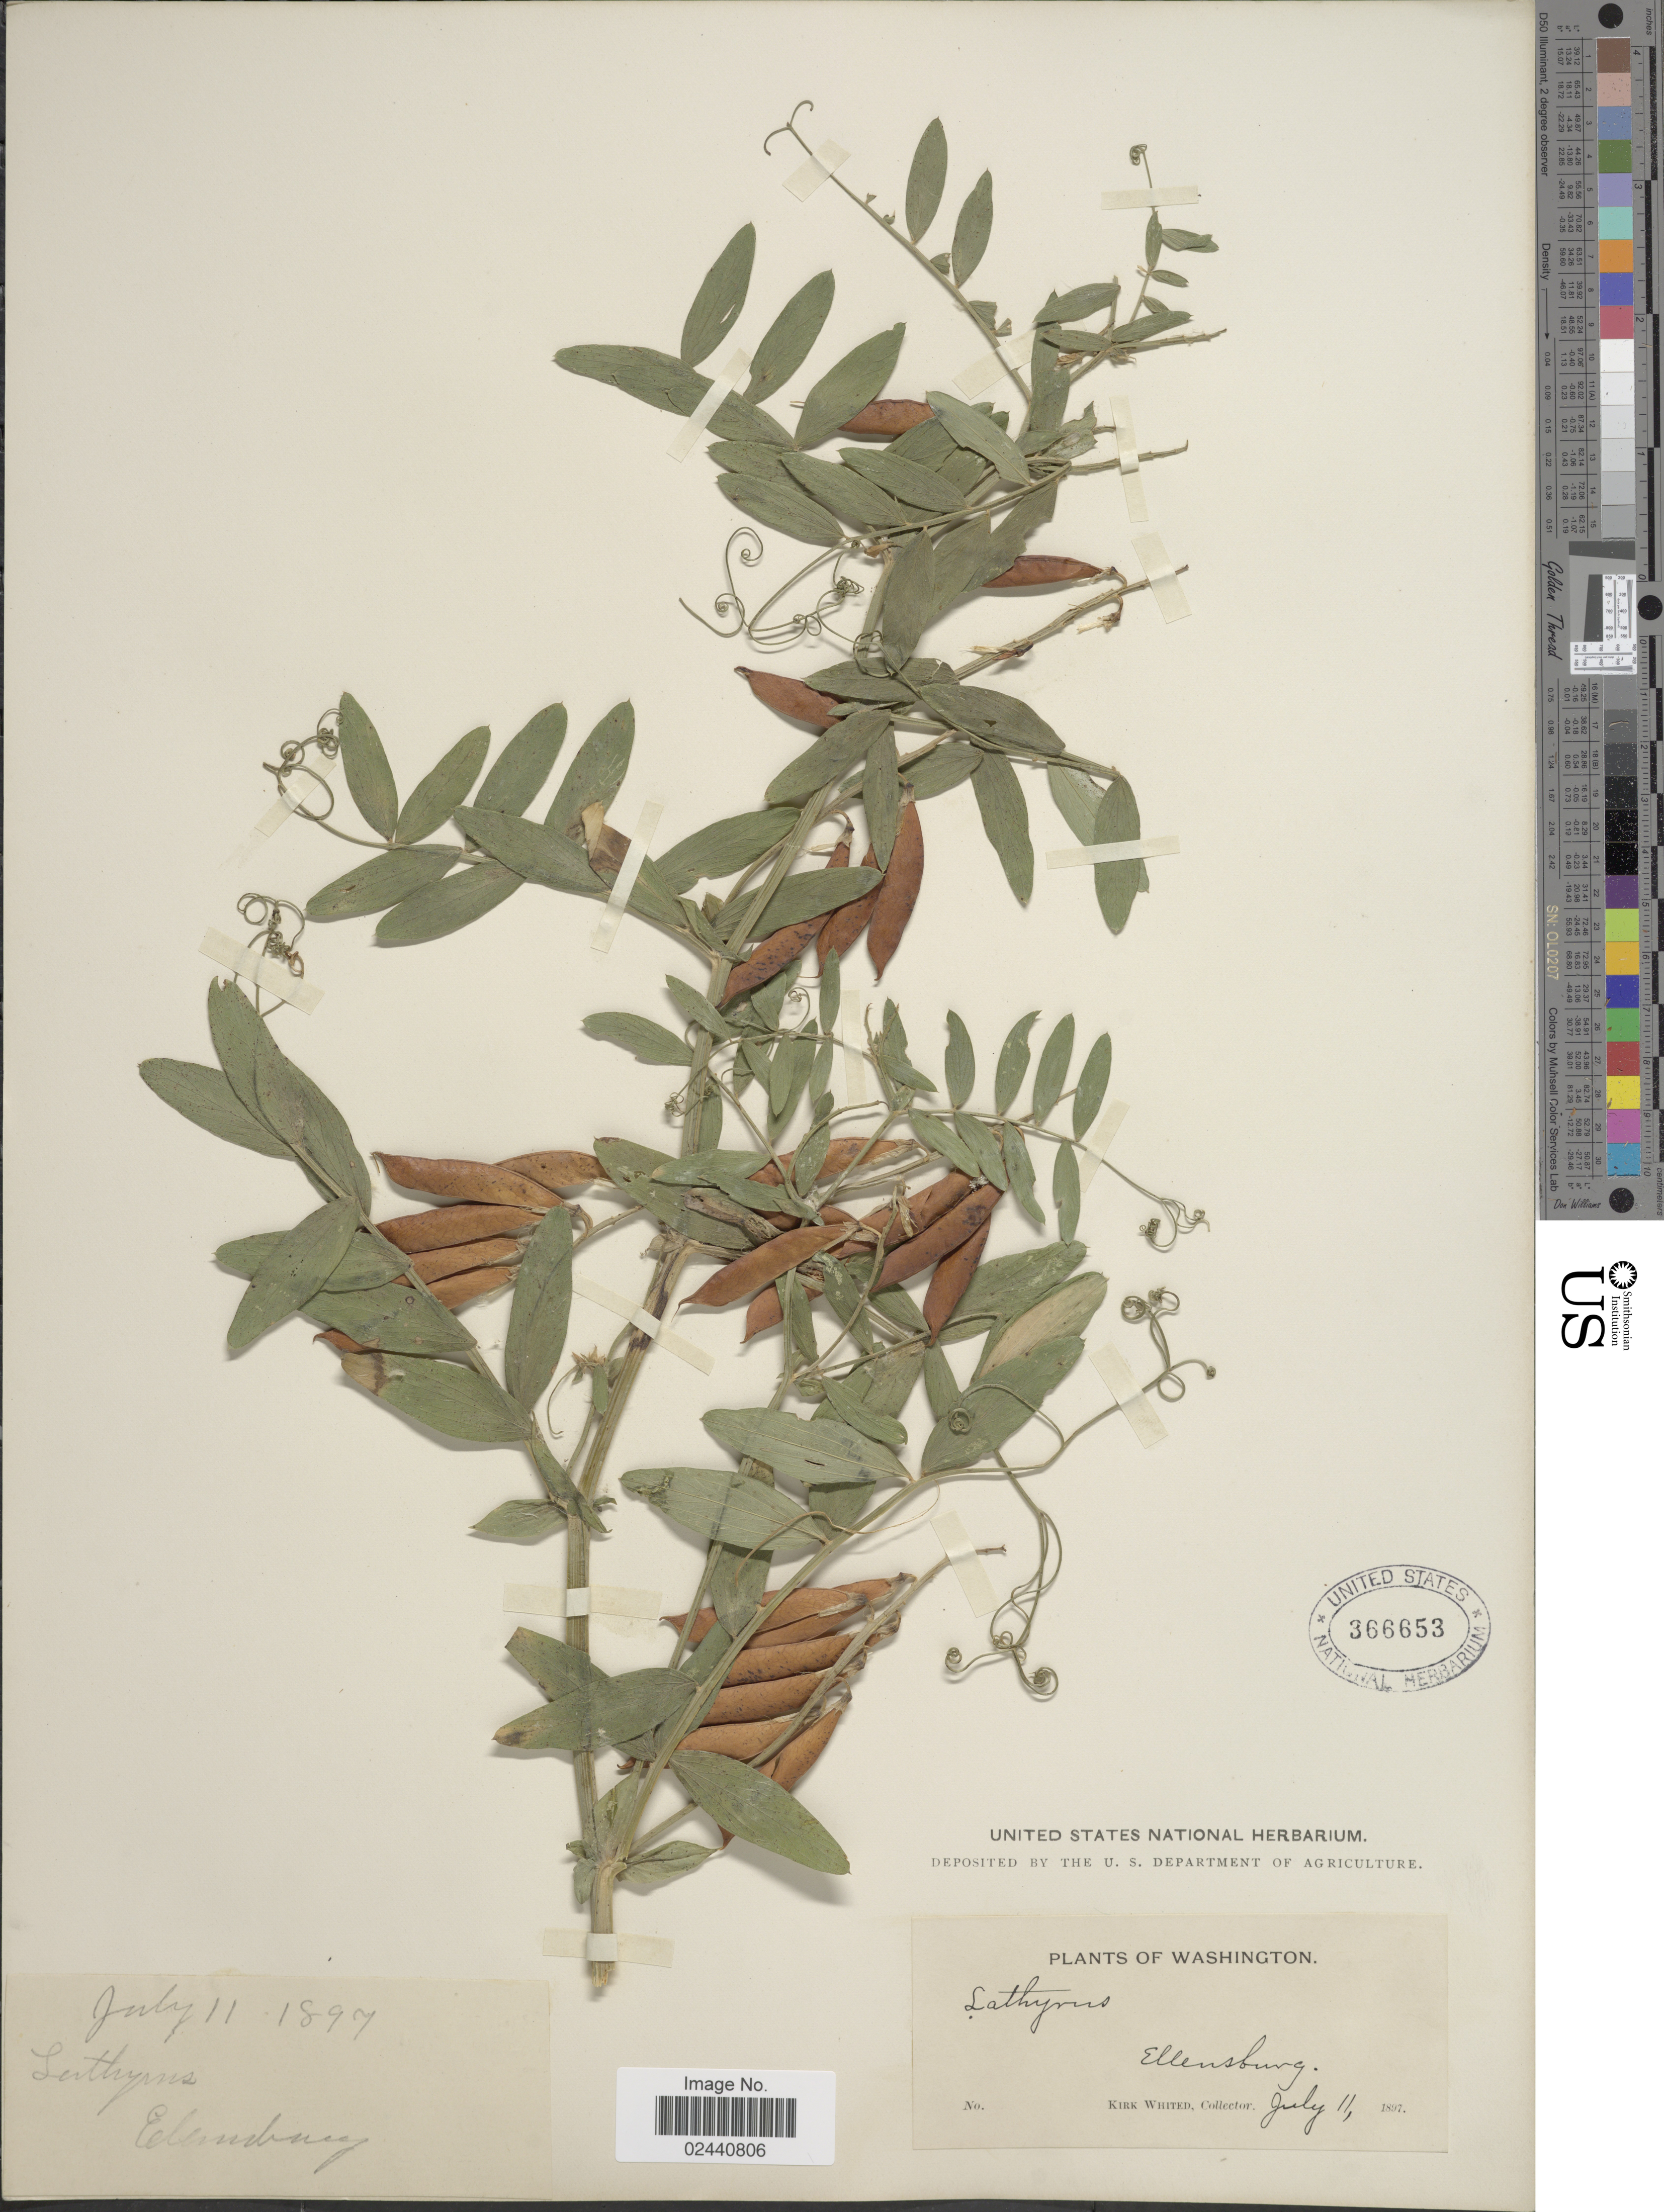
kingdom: Plantae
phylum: Tracheophyta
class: Magnoliopsida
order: Fabales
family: Fabaceae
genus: Lathyrus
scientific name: Lathyrus lanszwertii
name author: Kellogg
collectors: K. Whited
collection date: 1897-07-11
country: United States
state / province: Washington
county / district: Kittitas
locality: Ellensburg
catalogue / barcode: US 366653